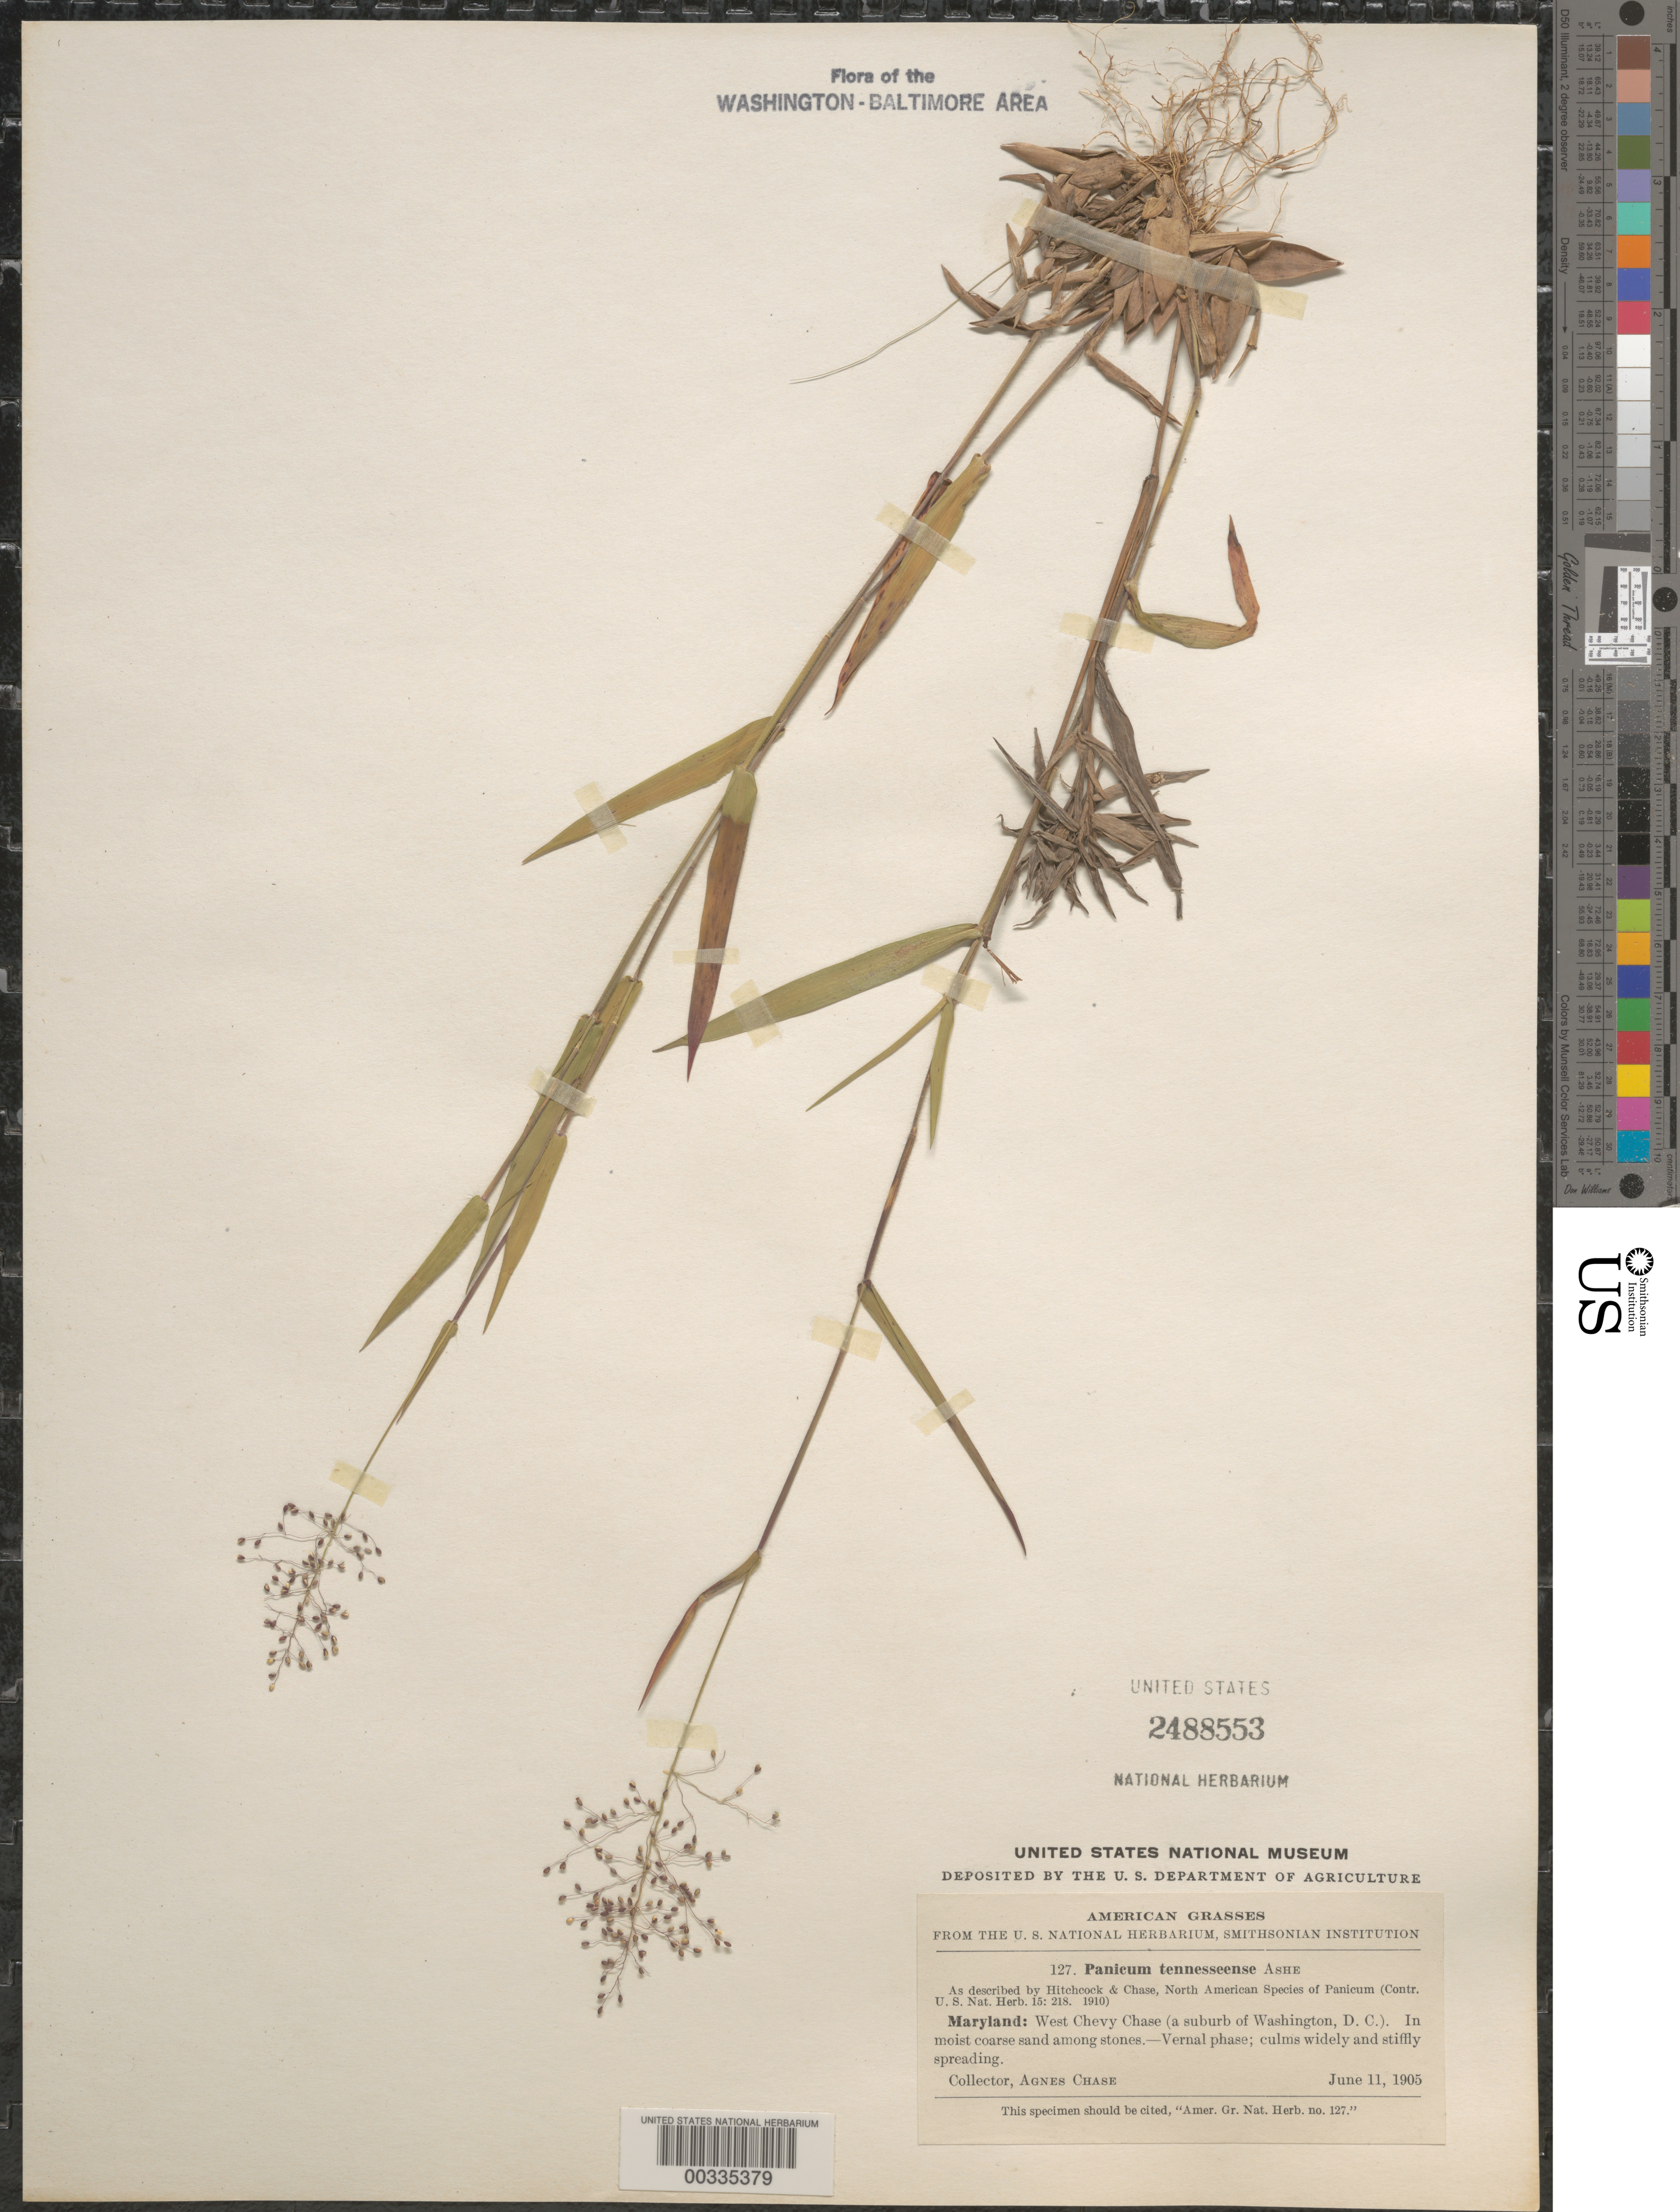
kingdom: Plantae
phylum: Tracheophyta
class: Liliopsida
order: Poales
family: Poaceae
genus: Dichanthelium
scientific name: Dichanthelium acuminatum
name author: (Sw.) Gould & C.A. Clark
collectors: A. Chase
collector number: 127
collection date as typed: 11 Jun 1905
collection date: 1905-06-11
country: United States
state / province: Maryland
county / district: Montgomery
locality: West Chevy Chase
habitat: In moist coarse sand among stones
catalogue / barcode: US 2488553